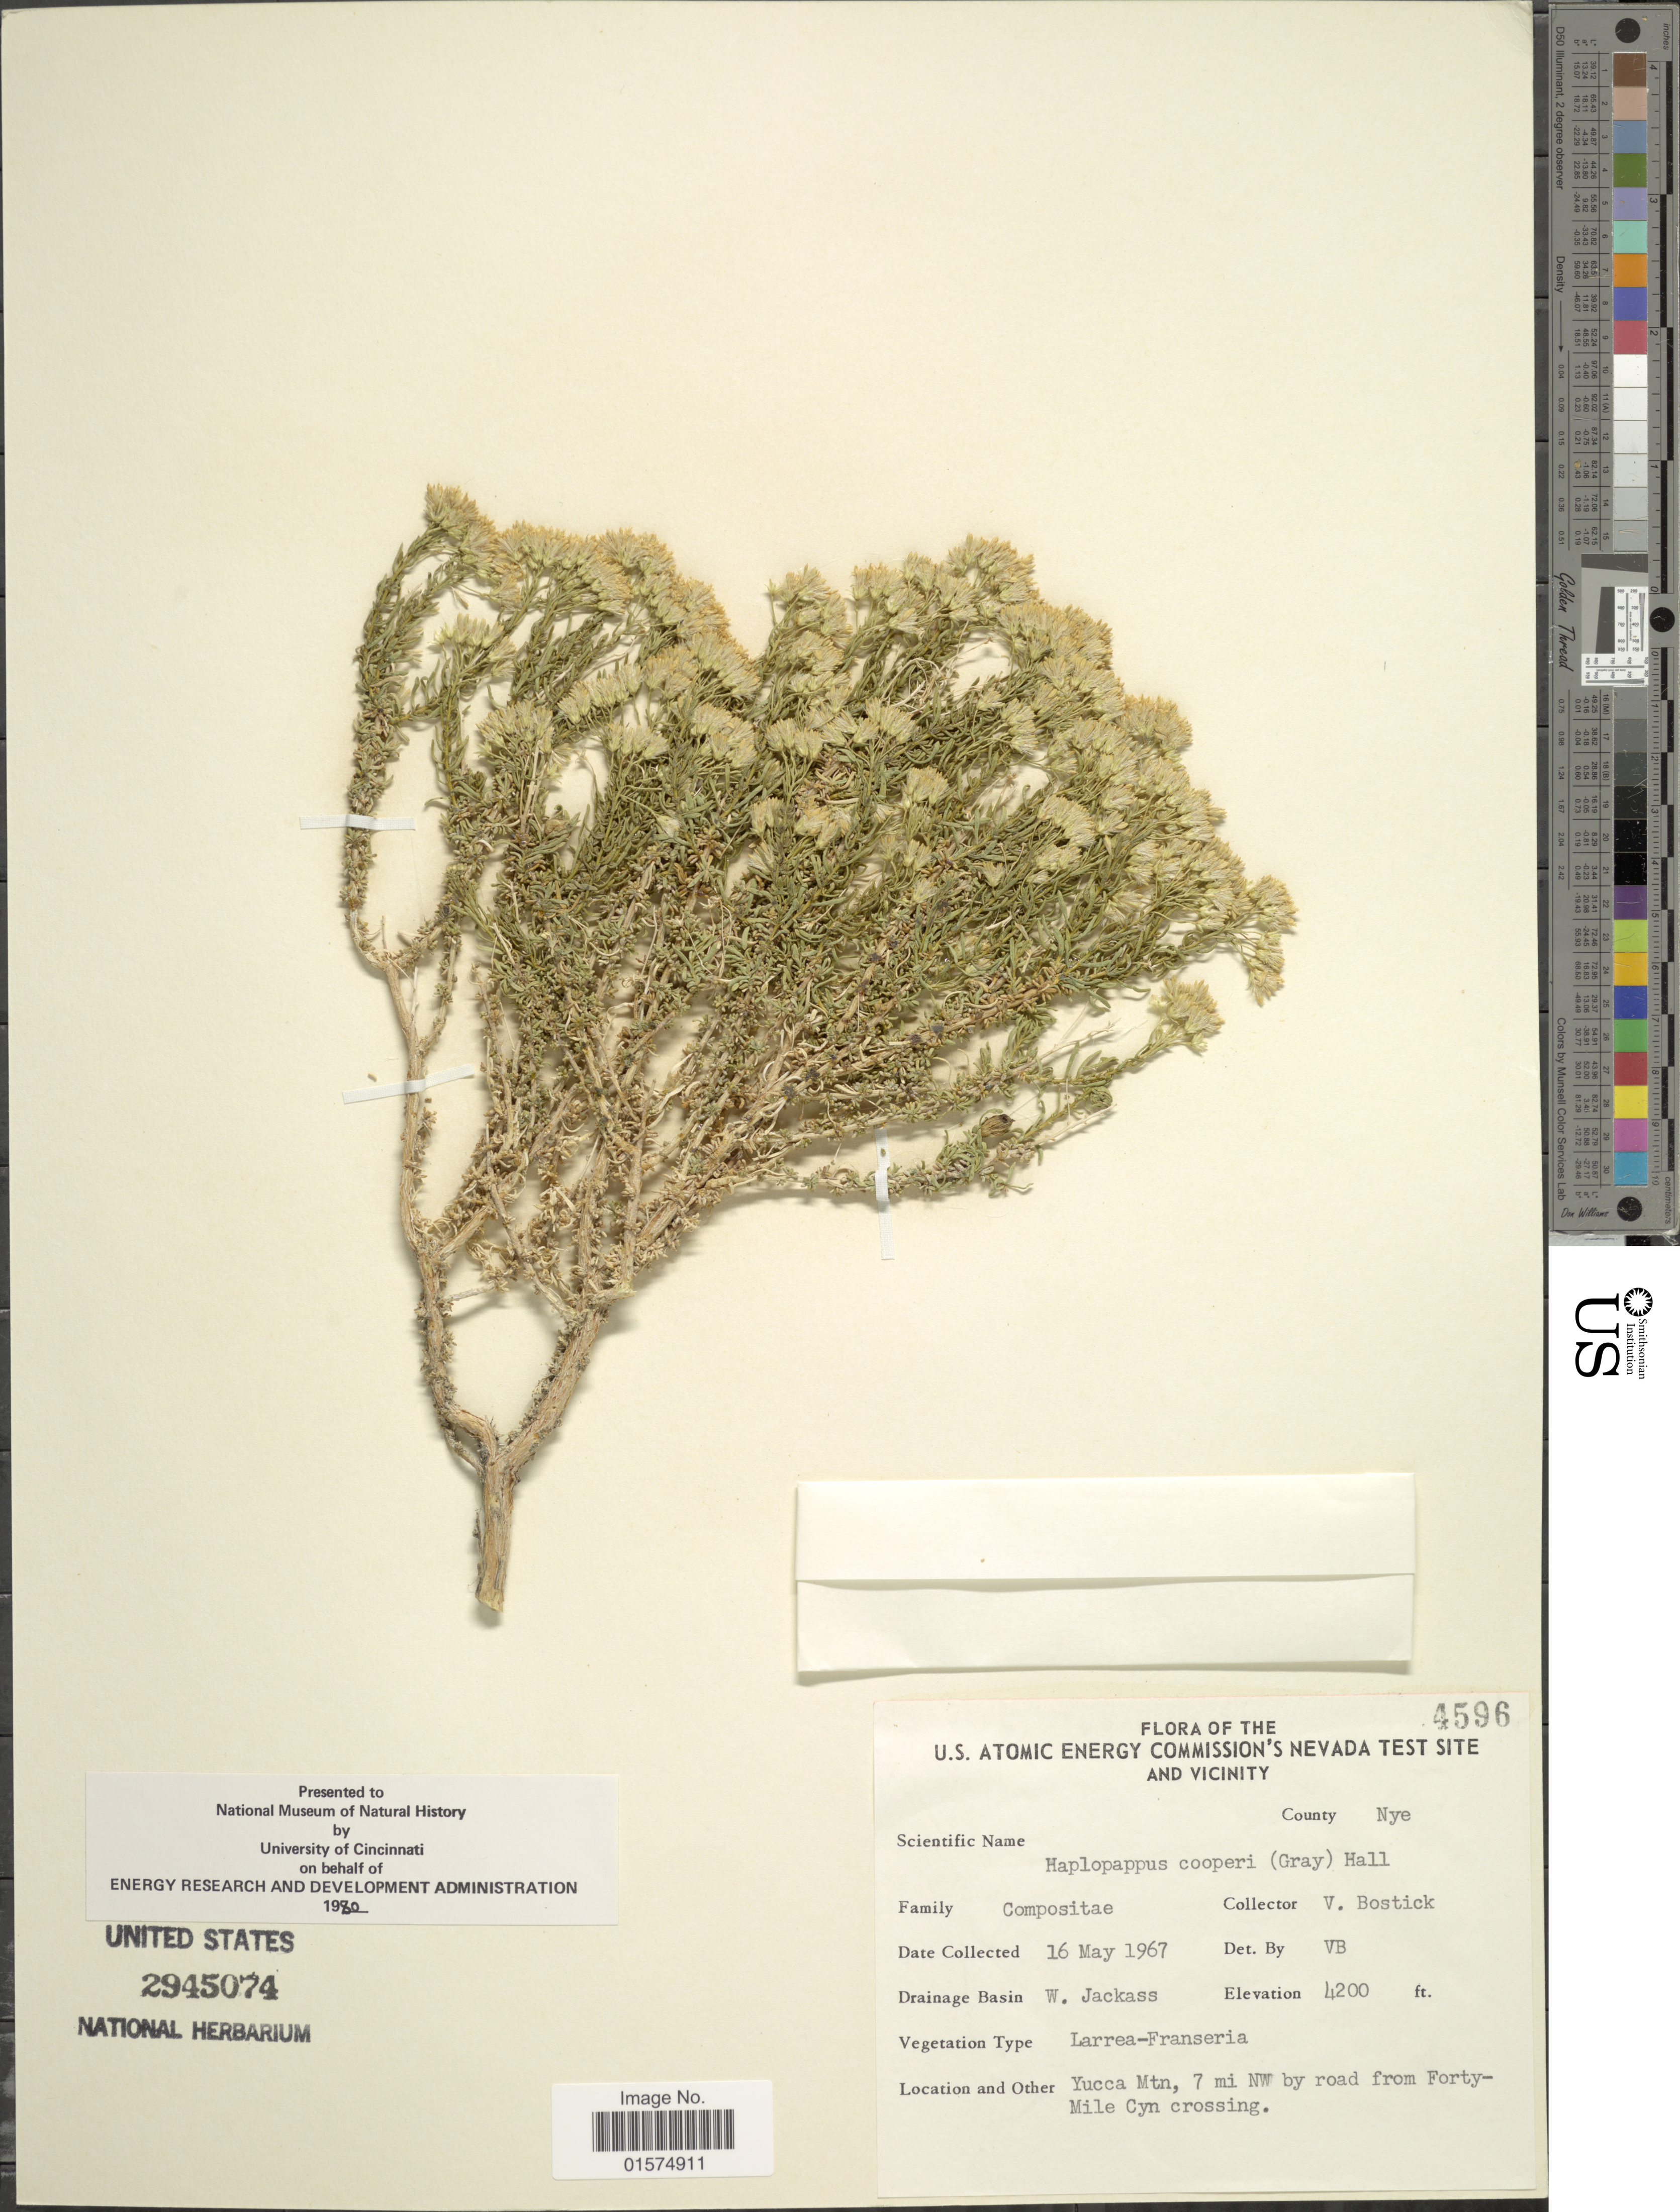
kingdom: Plantae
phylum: Tracheophyta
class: Magnoliopsida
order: Asterales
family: Asteraceae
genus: Ericameria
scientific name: Ericameria cooperi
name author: (A. Gray) Hall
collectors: V. Bostick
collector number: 4596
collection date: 1967-05-16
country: United States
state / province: Nevada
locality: U.S. Atomic Energy Commission's Nevada Test Site and vicinity. County Nye. Drainage Basin W. Jackass. Yucca Mtn, 7 mi NW by road from Forty-Mile Cyn crossing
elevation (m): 1280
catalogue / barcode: US 2945074